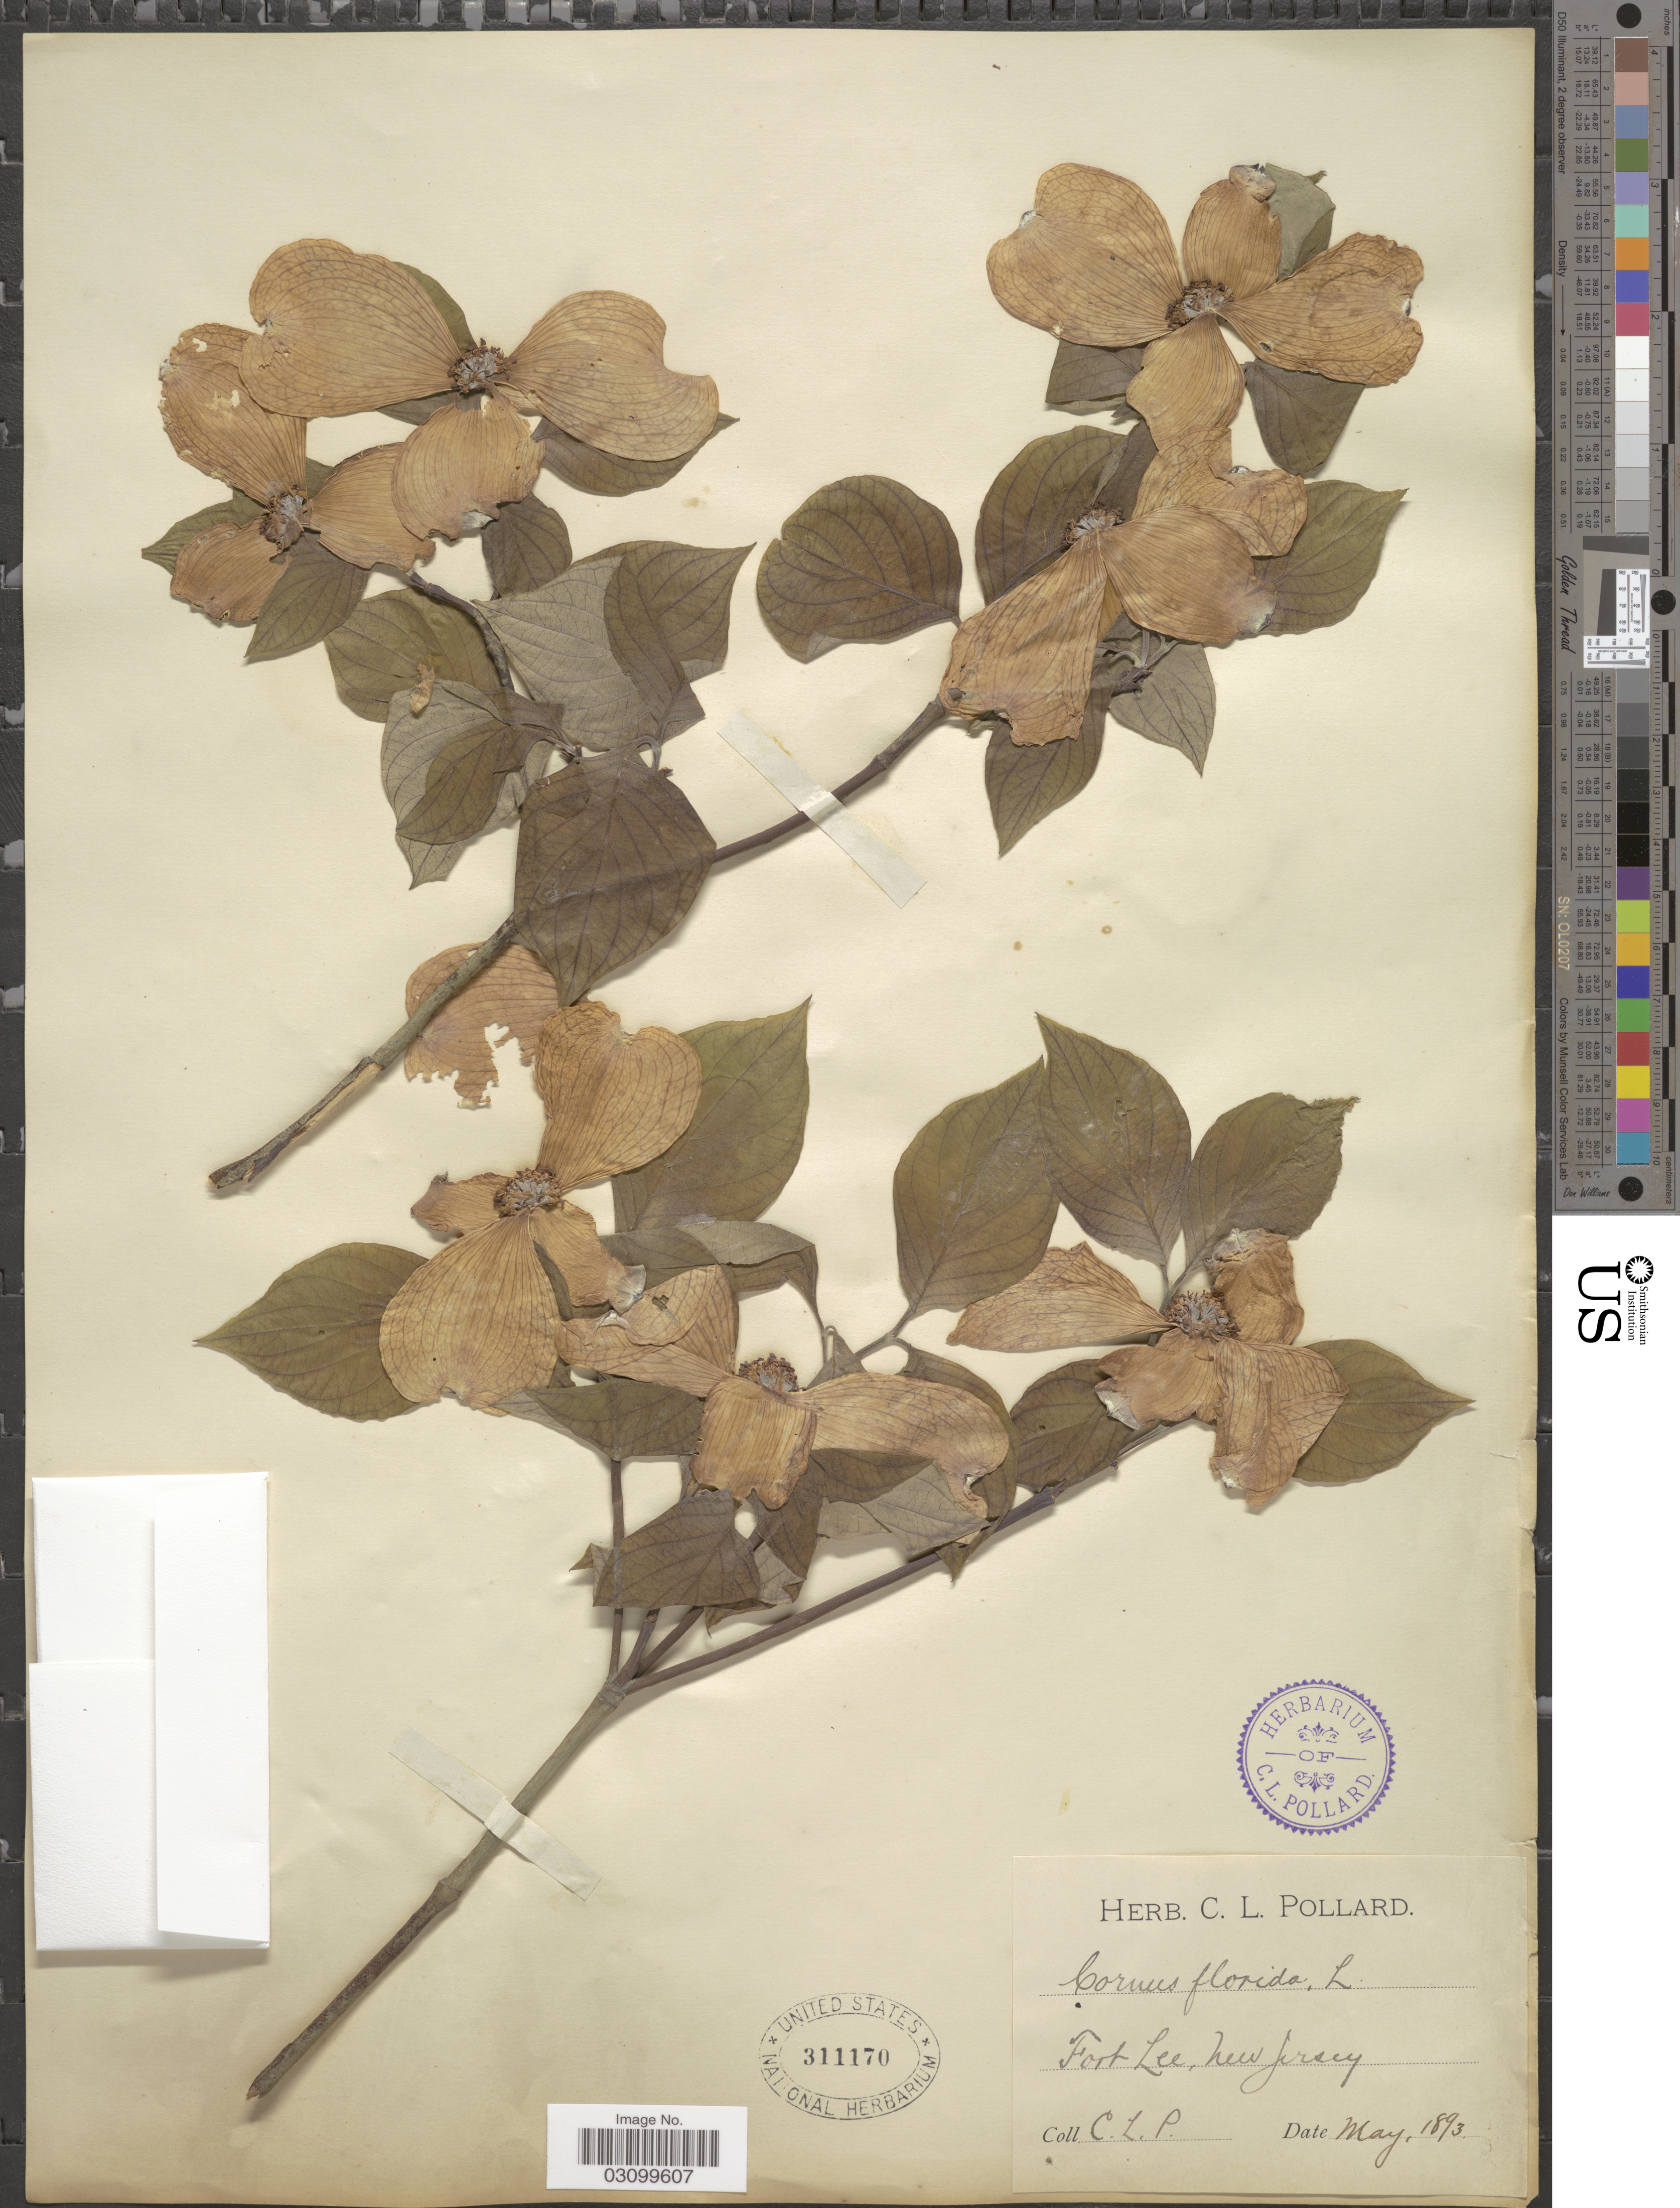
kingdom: Plantae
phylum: Tracheophyta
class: Magnoliopsida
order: Cornales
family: Cornaceae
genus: Cornus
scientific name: Cornus florida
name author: L.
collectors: C. L. Pollard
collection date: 1893-05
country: United States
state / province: New Jersey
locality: Fort Lee.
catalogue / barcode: US 311170